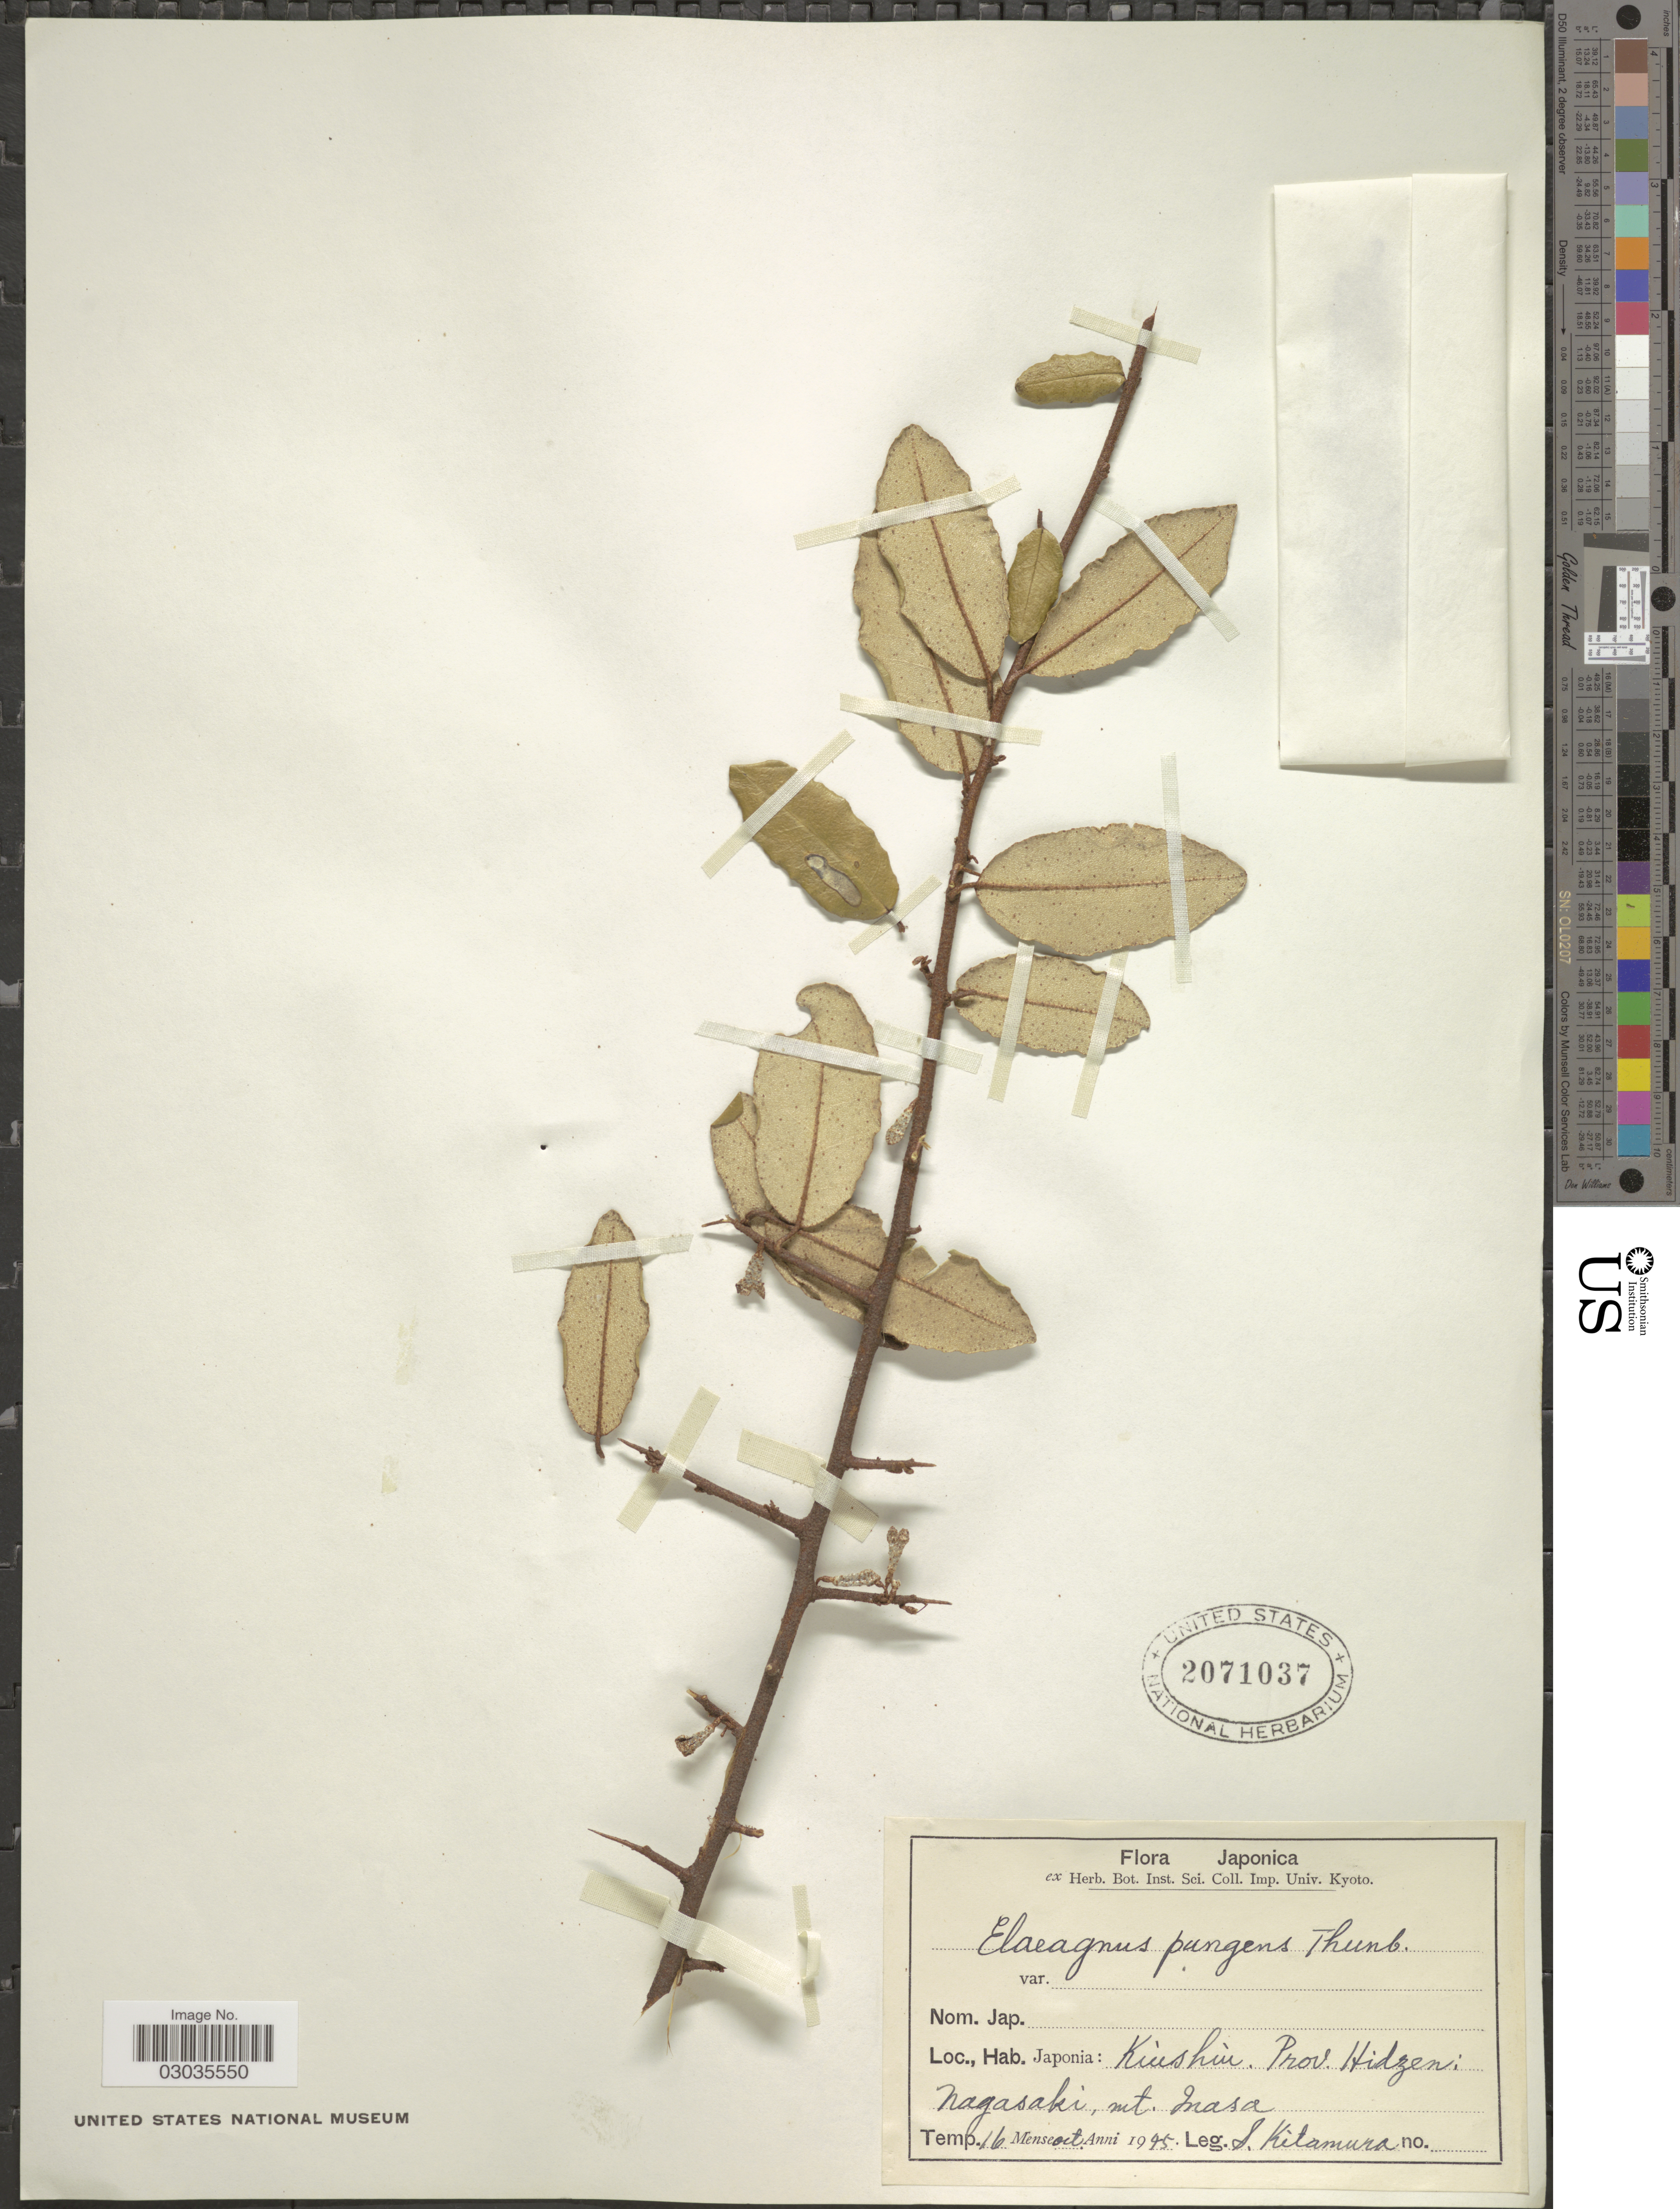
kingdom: Plantae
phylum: Tracheophyta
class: Magnoliopsida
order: Rosales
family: Elaeagnaceae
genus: Elaeagnus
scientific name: Elaeagnus pungens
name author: Thunb.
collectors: S. Kitamura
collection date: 1945-10-16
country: Japan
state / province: Nagasaki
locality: Kiushiu. Prov. Hidzen: Nagasaki, mt. Inasa.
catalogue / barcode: US 2071037